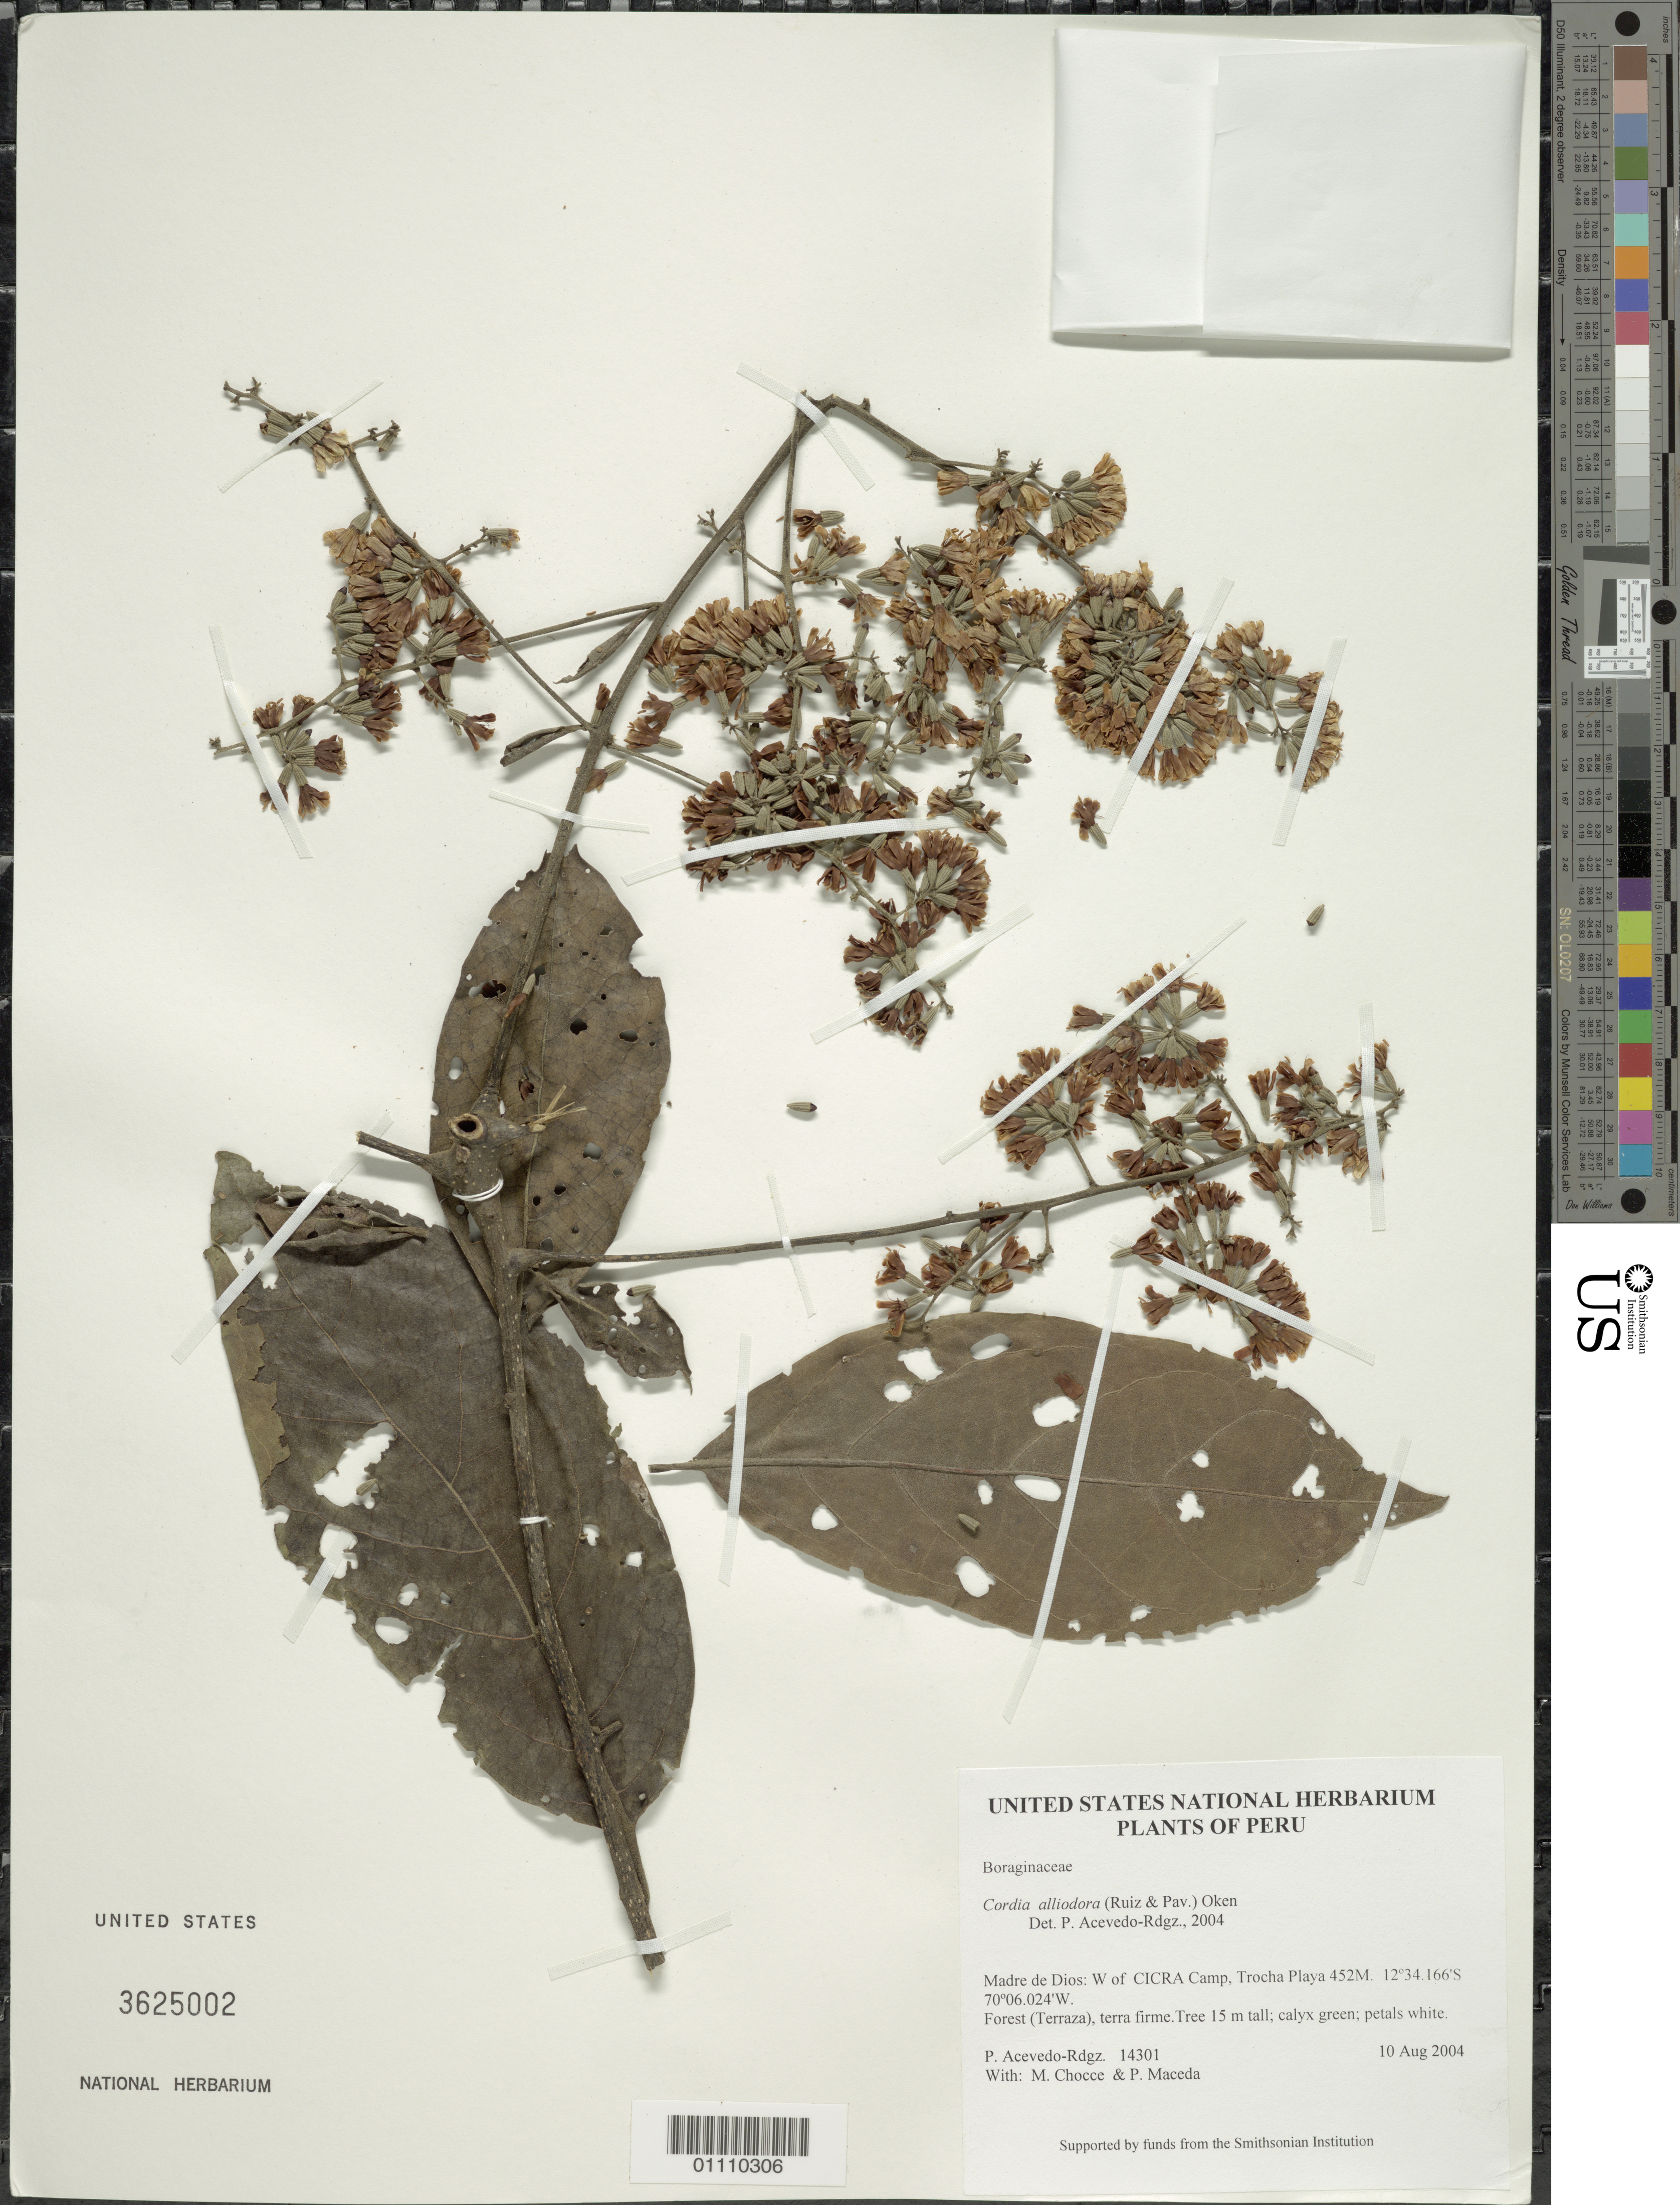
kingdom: Plantae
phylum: Tracheophyta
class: Magnoliopsida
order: Boraginales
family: Cordiaceae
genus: Cordia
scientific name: Cordia alliodora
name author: (Ruiz & Pav.) Oken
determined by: Acevedo-Rodríguez, P., (BOT), Smithsonian Institution - National Museum of Natural History (UNITED STATES)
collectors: P. Acevedo-Rodr., M. Chocce & P. Maceda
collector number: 14301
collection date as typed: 10 Aug 2004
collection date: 2004-08-10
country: Peru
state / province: Madre de Dios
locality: Madre de Dios: W of CICRA Camp, Trocha Playa 452M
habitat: Forest (Terraza), terra firme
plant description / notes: MO, NY, K, US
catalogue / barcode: US 3625002